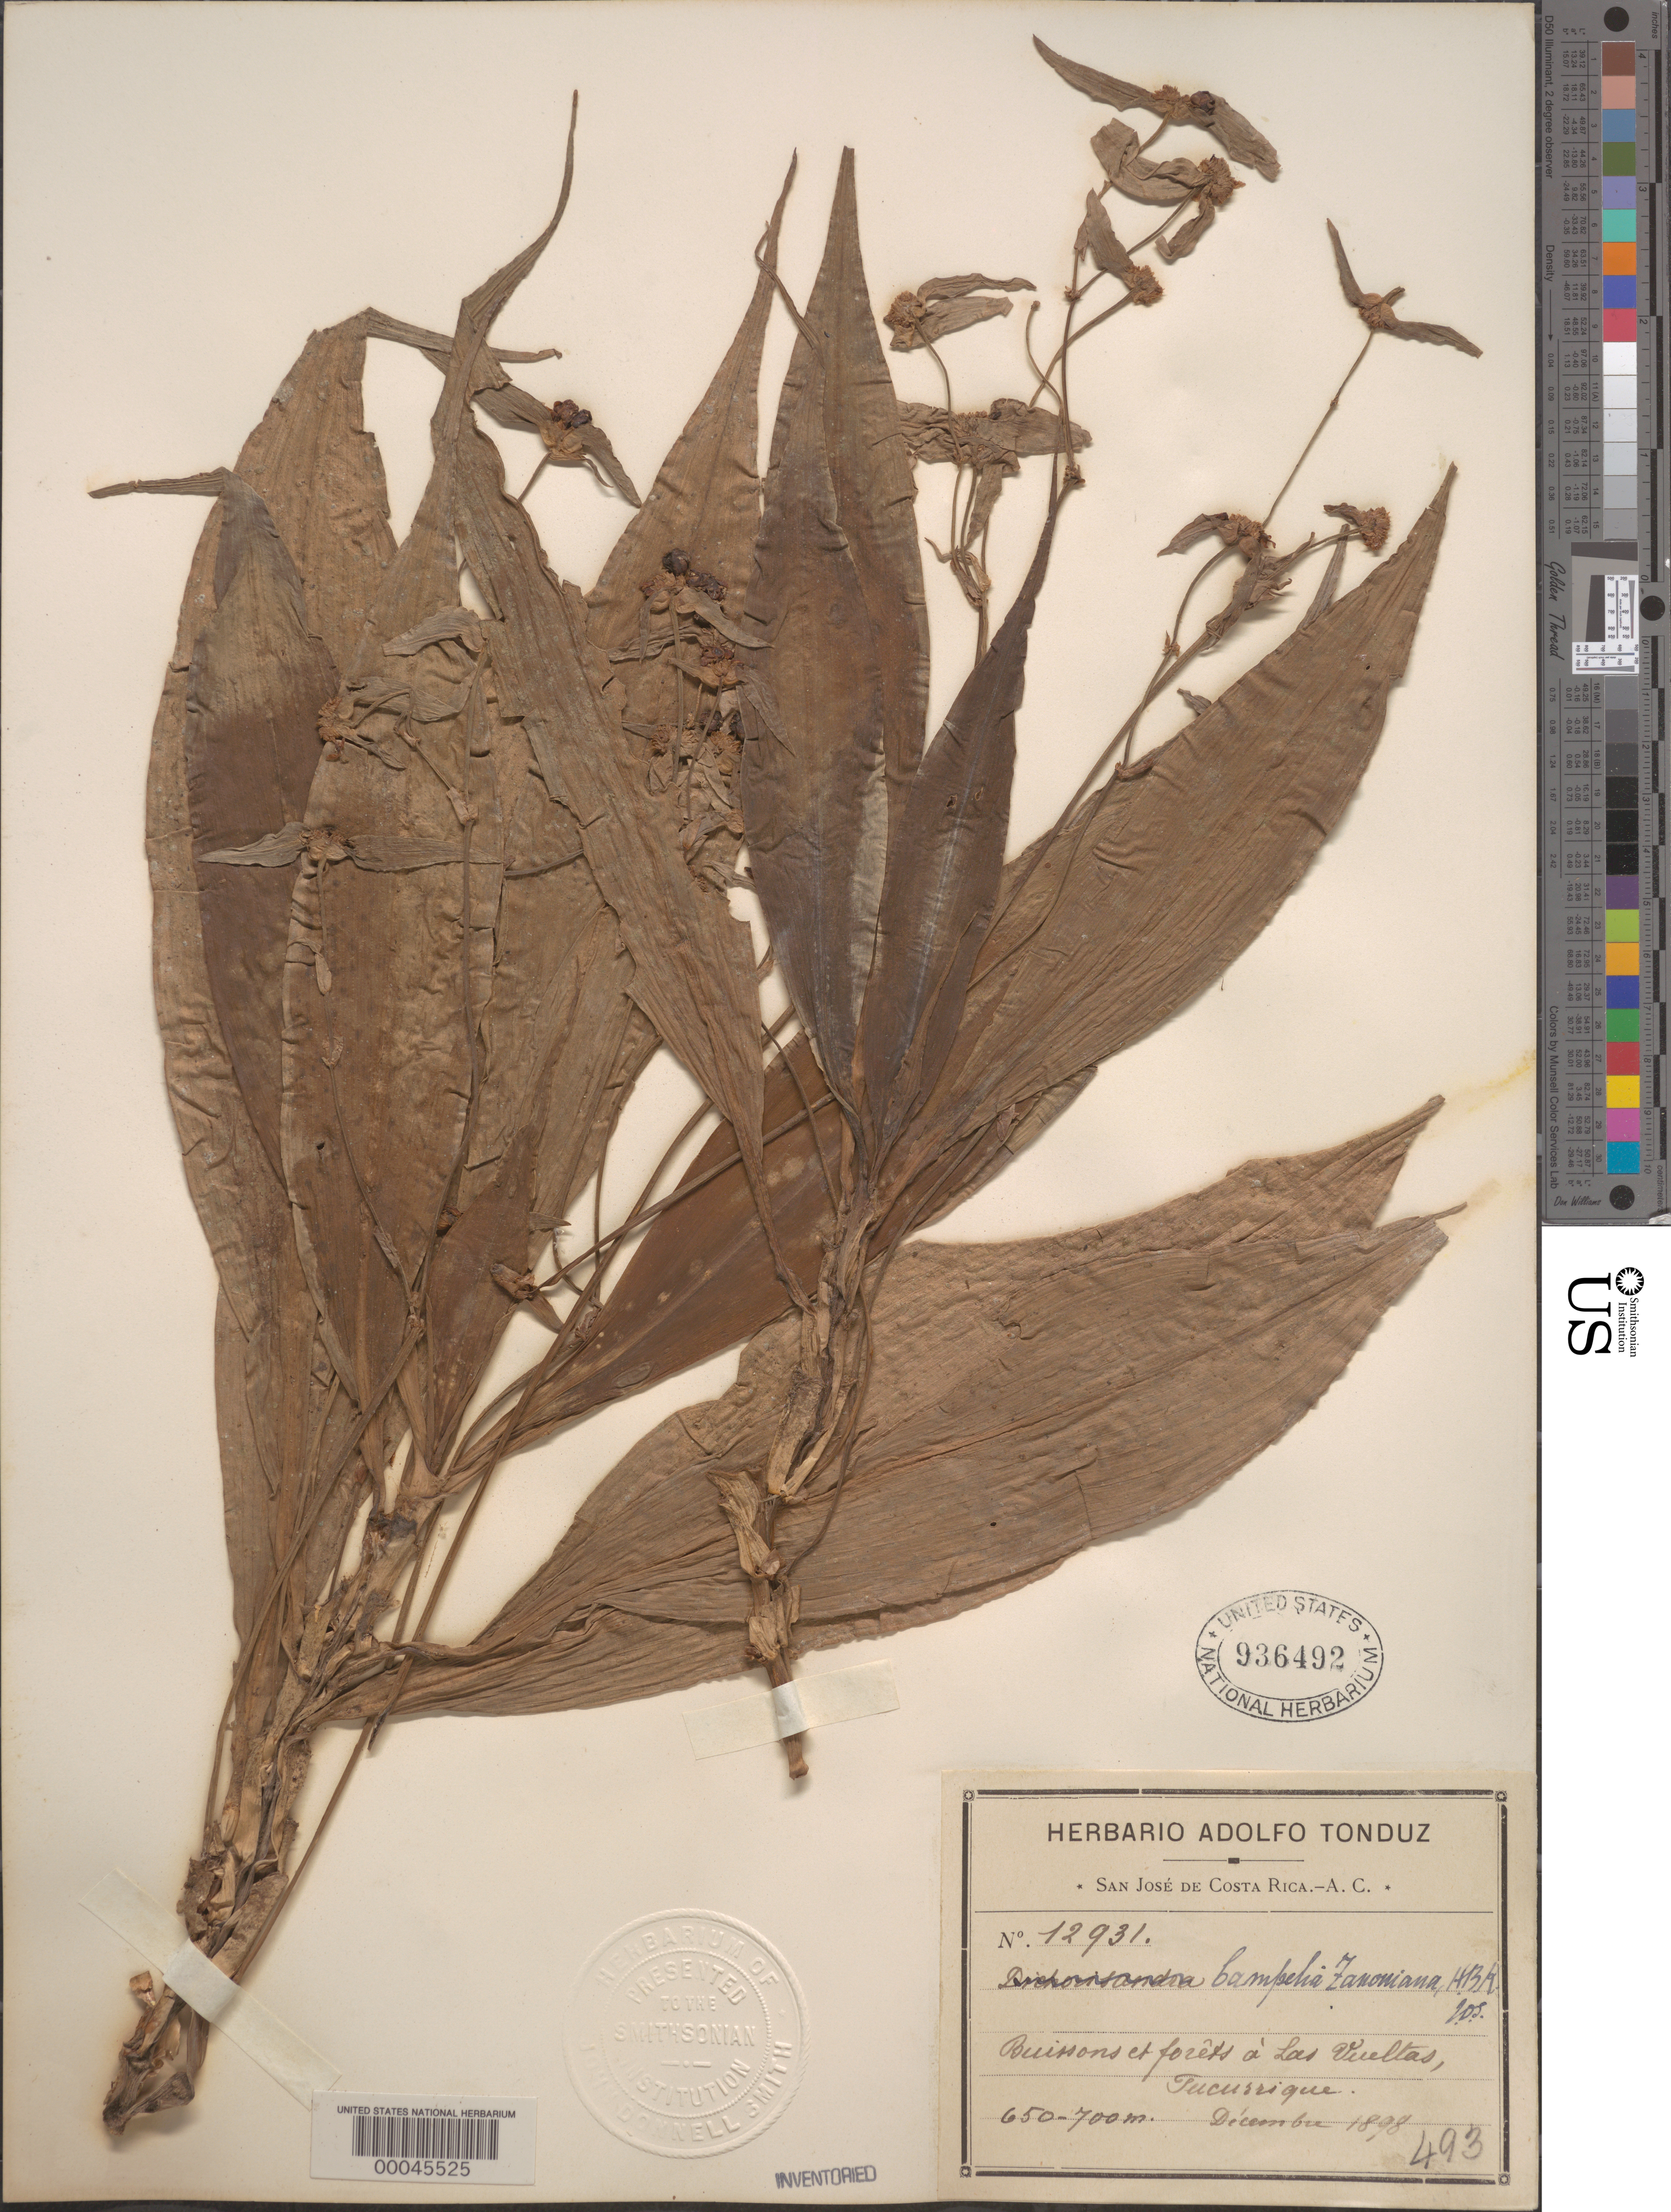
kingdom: Plantae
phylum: Tracheophyta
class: Liliopsida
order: Commelinales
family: Commelinaceae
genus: Tradescantia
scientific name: Tradescantia zanonia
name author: (L.) Sw.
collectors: A. Tonduz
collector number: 12931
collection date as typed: Dec 1898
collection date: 1898-12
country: Costa Rica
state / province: San José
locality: Las vueltas, tucurrique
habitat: Forest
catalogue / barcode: US 936492